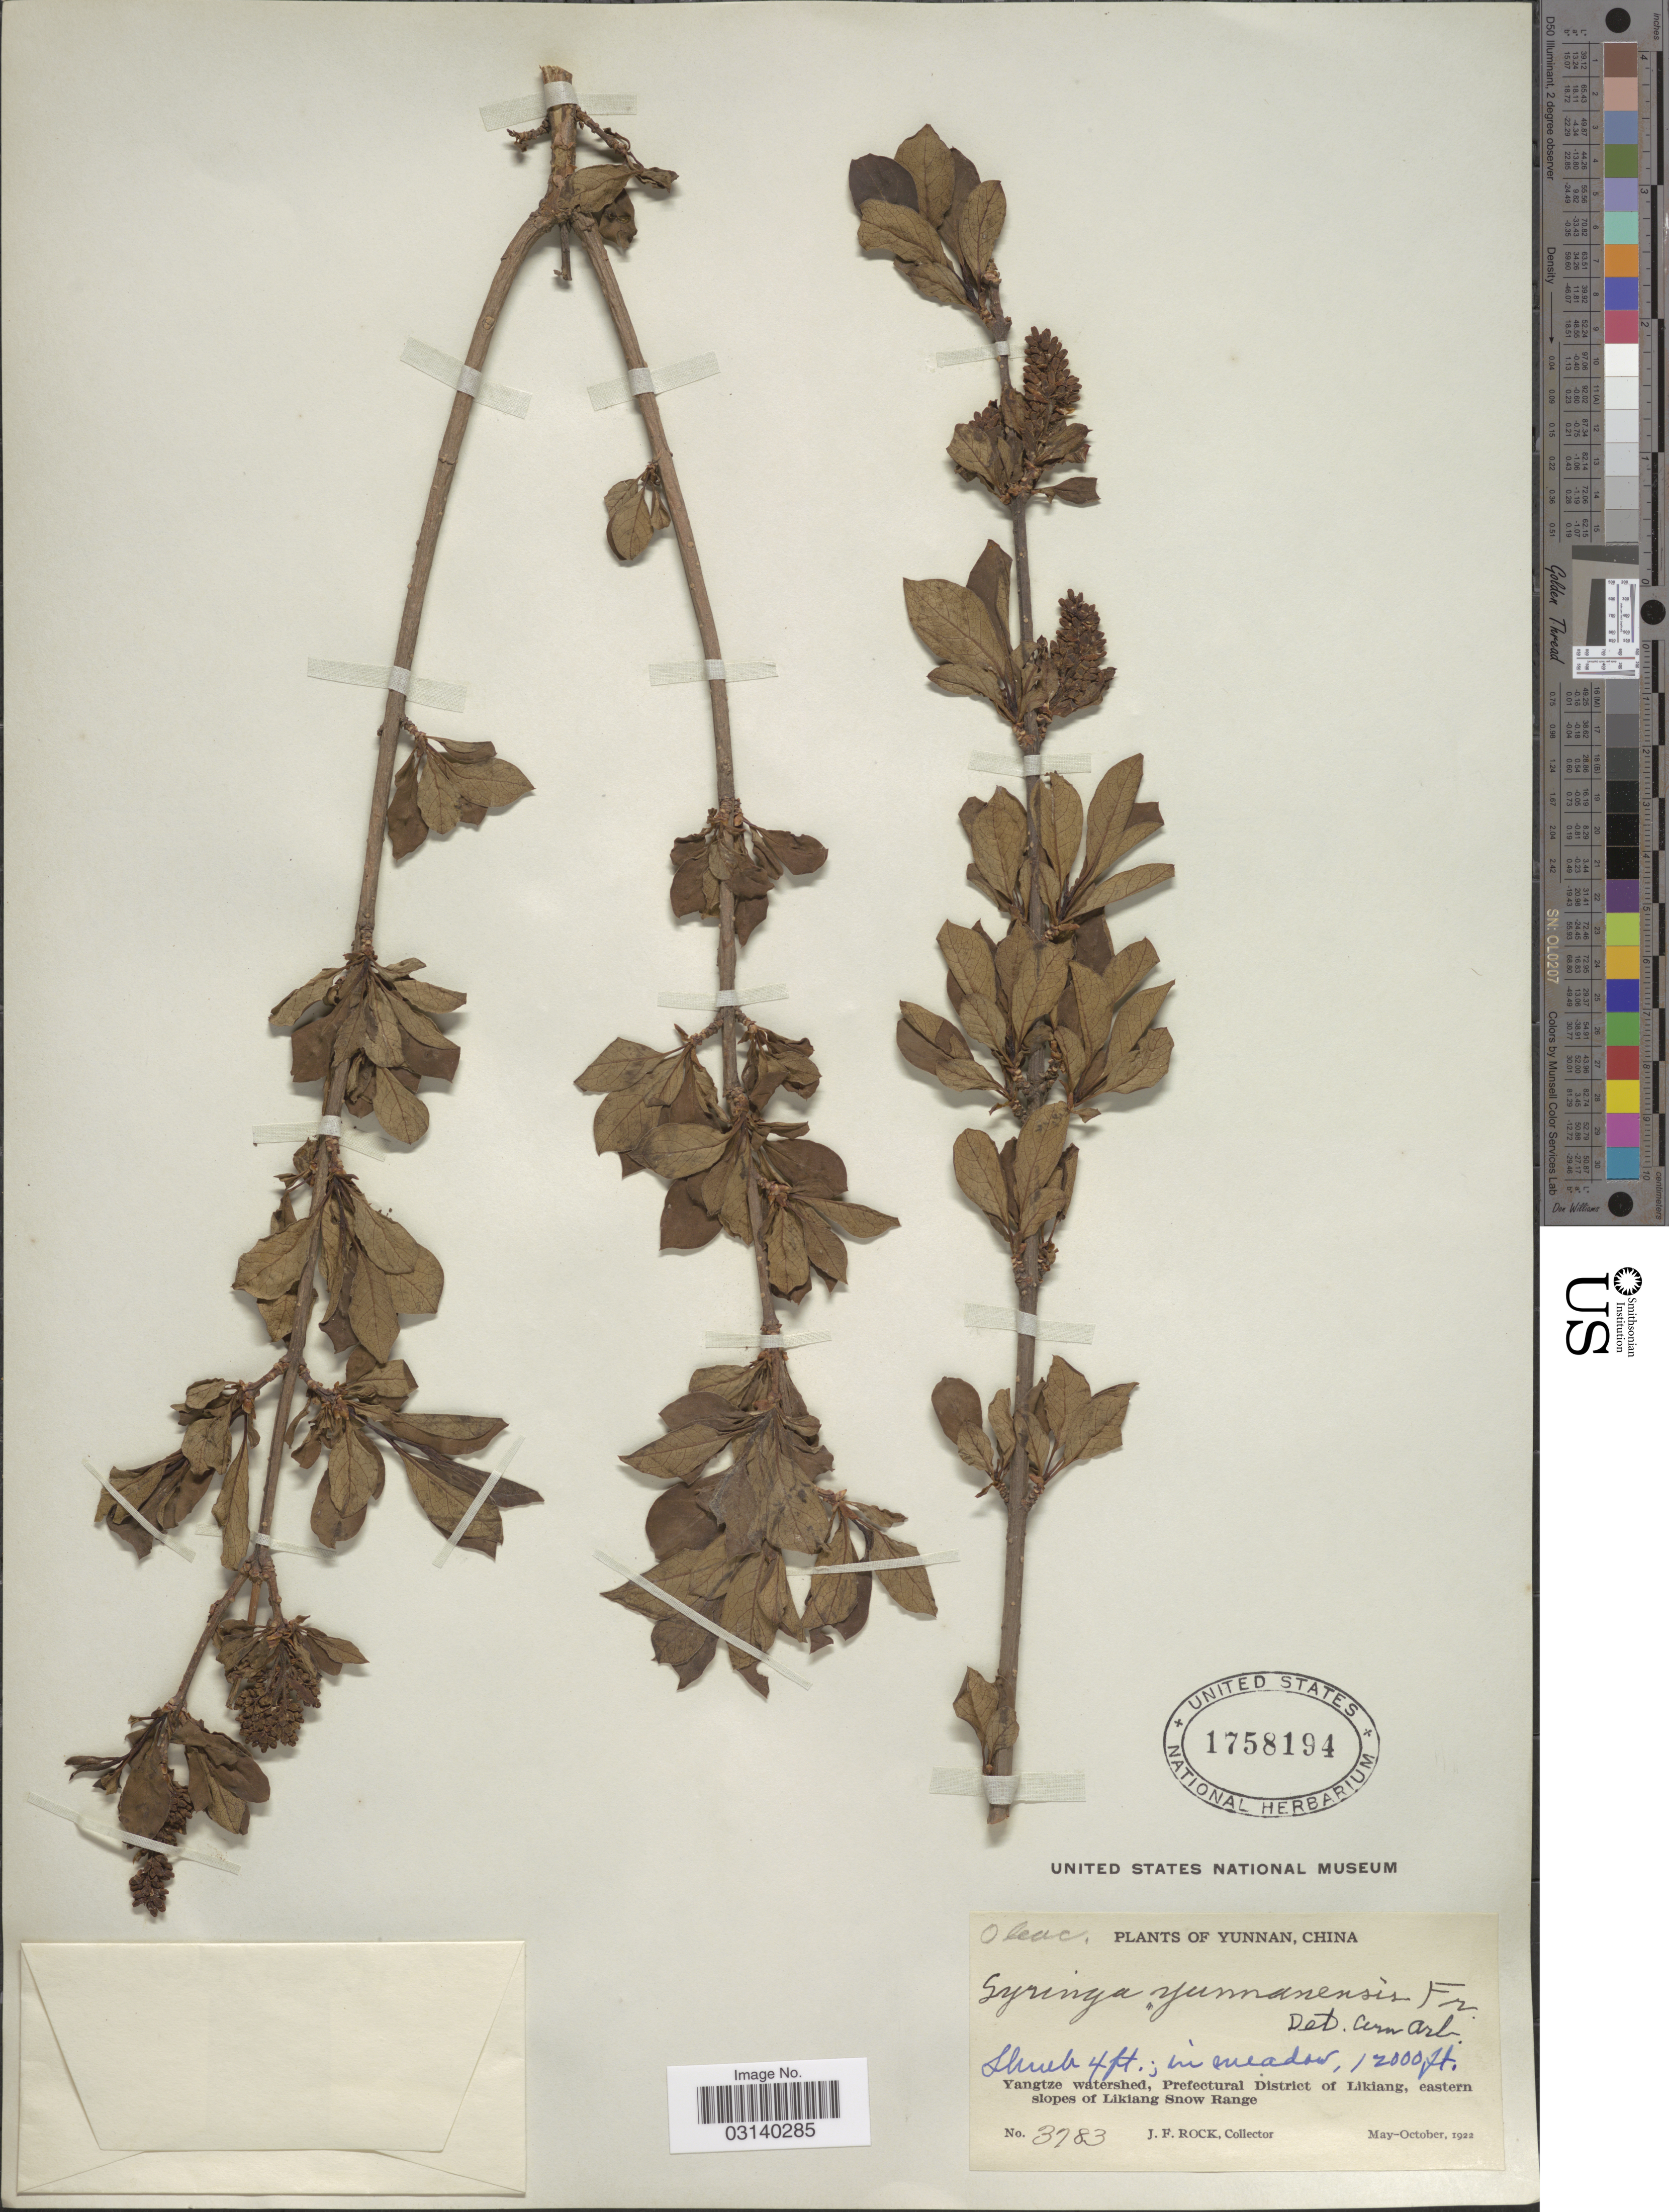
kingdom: Plantae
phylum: Tracheophyta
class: Magnoliopsida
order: Lamiales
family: Oleaceae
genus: Syringa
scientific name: Syringa yunnanensis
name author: Franch.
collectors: J. Rock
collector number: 3783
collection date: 1922-05/1922-10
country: China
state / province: Yunnan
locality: Yangtze watershed, Prefectural District of Likiang. eastern slopes of Likiang Snow Range.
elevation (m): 3658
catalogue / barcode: US 1758194